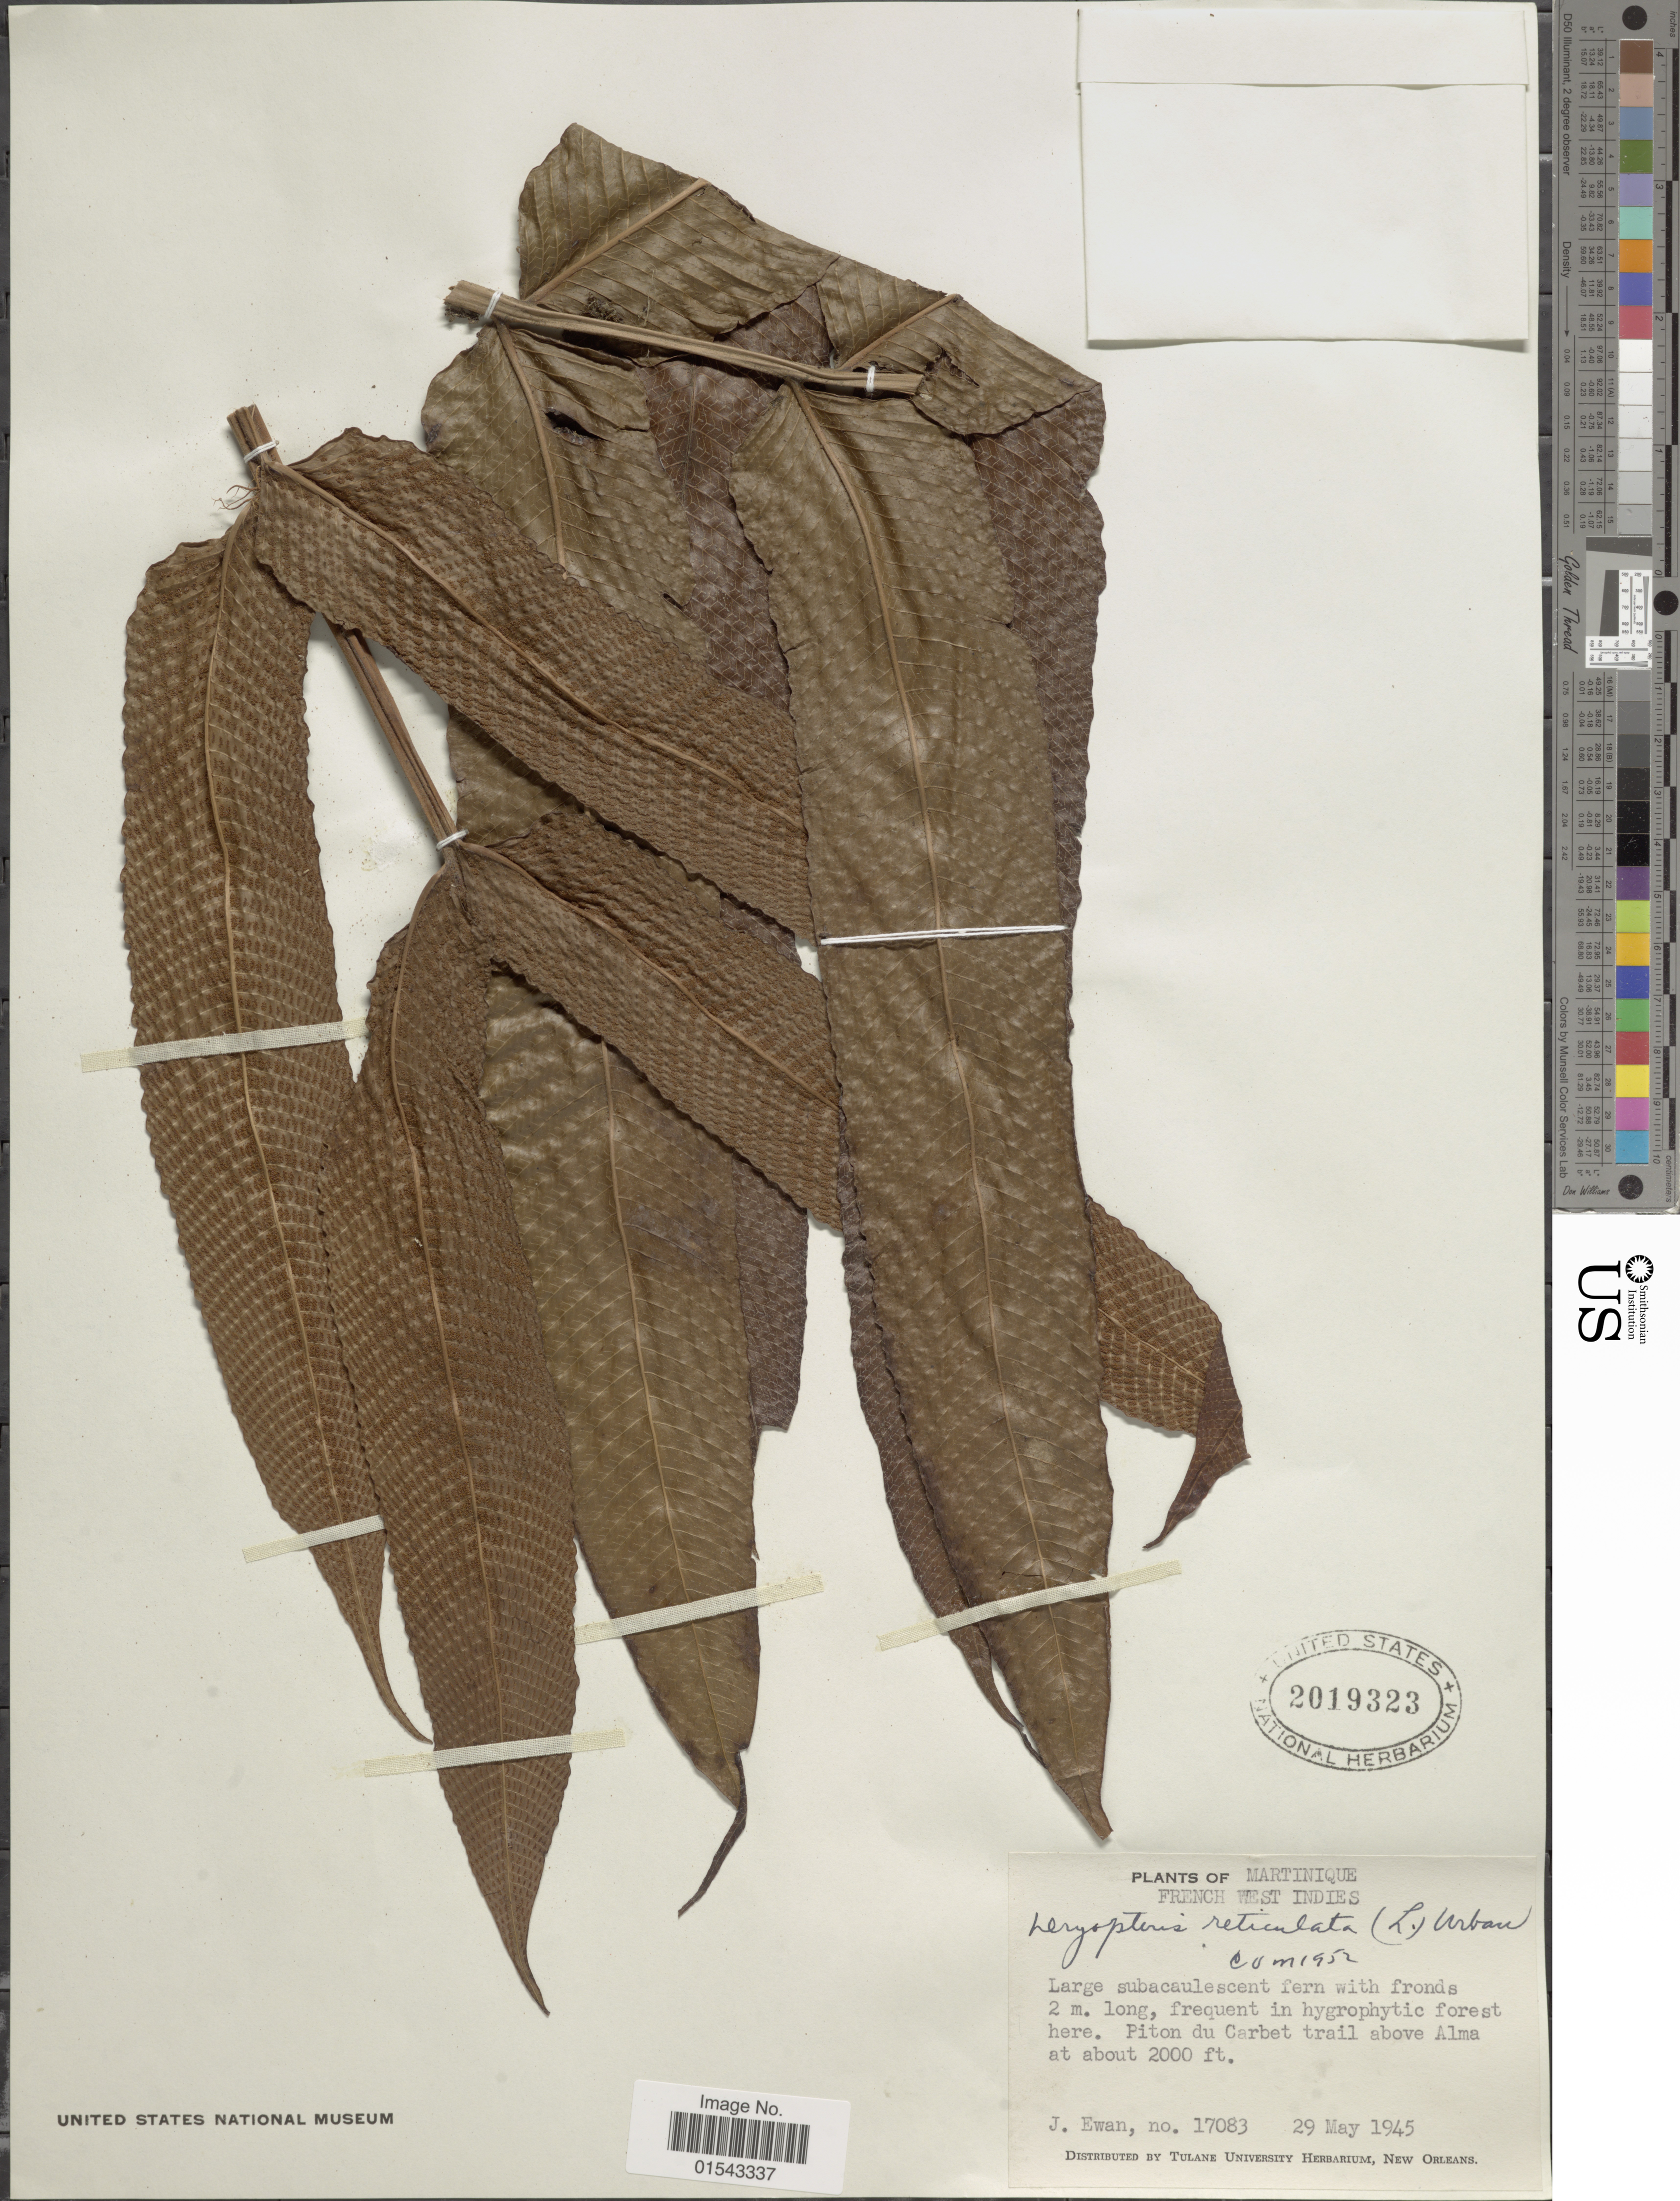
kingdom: Plantae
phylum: Tracheophyta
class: Polypodiopsida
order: Polypodiales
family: Thelypteridaceae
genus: Meniscium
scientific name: Meniscium reticulatum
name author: (L.) Sw.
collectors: J. A. Ewan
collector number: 17083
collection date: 1945-05-29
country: Martinique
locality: French West Indies. Piton du Carbet trail above Alma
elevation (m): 610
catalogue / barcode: US 2019323